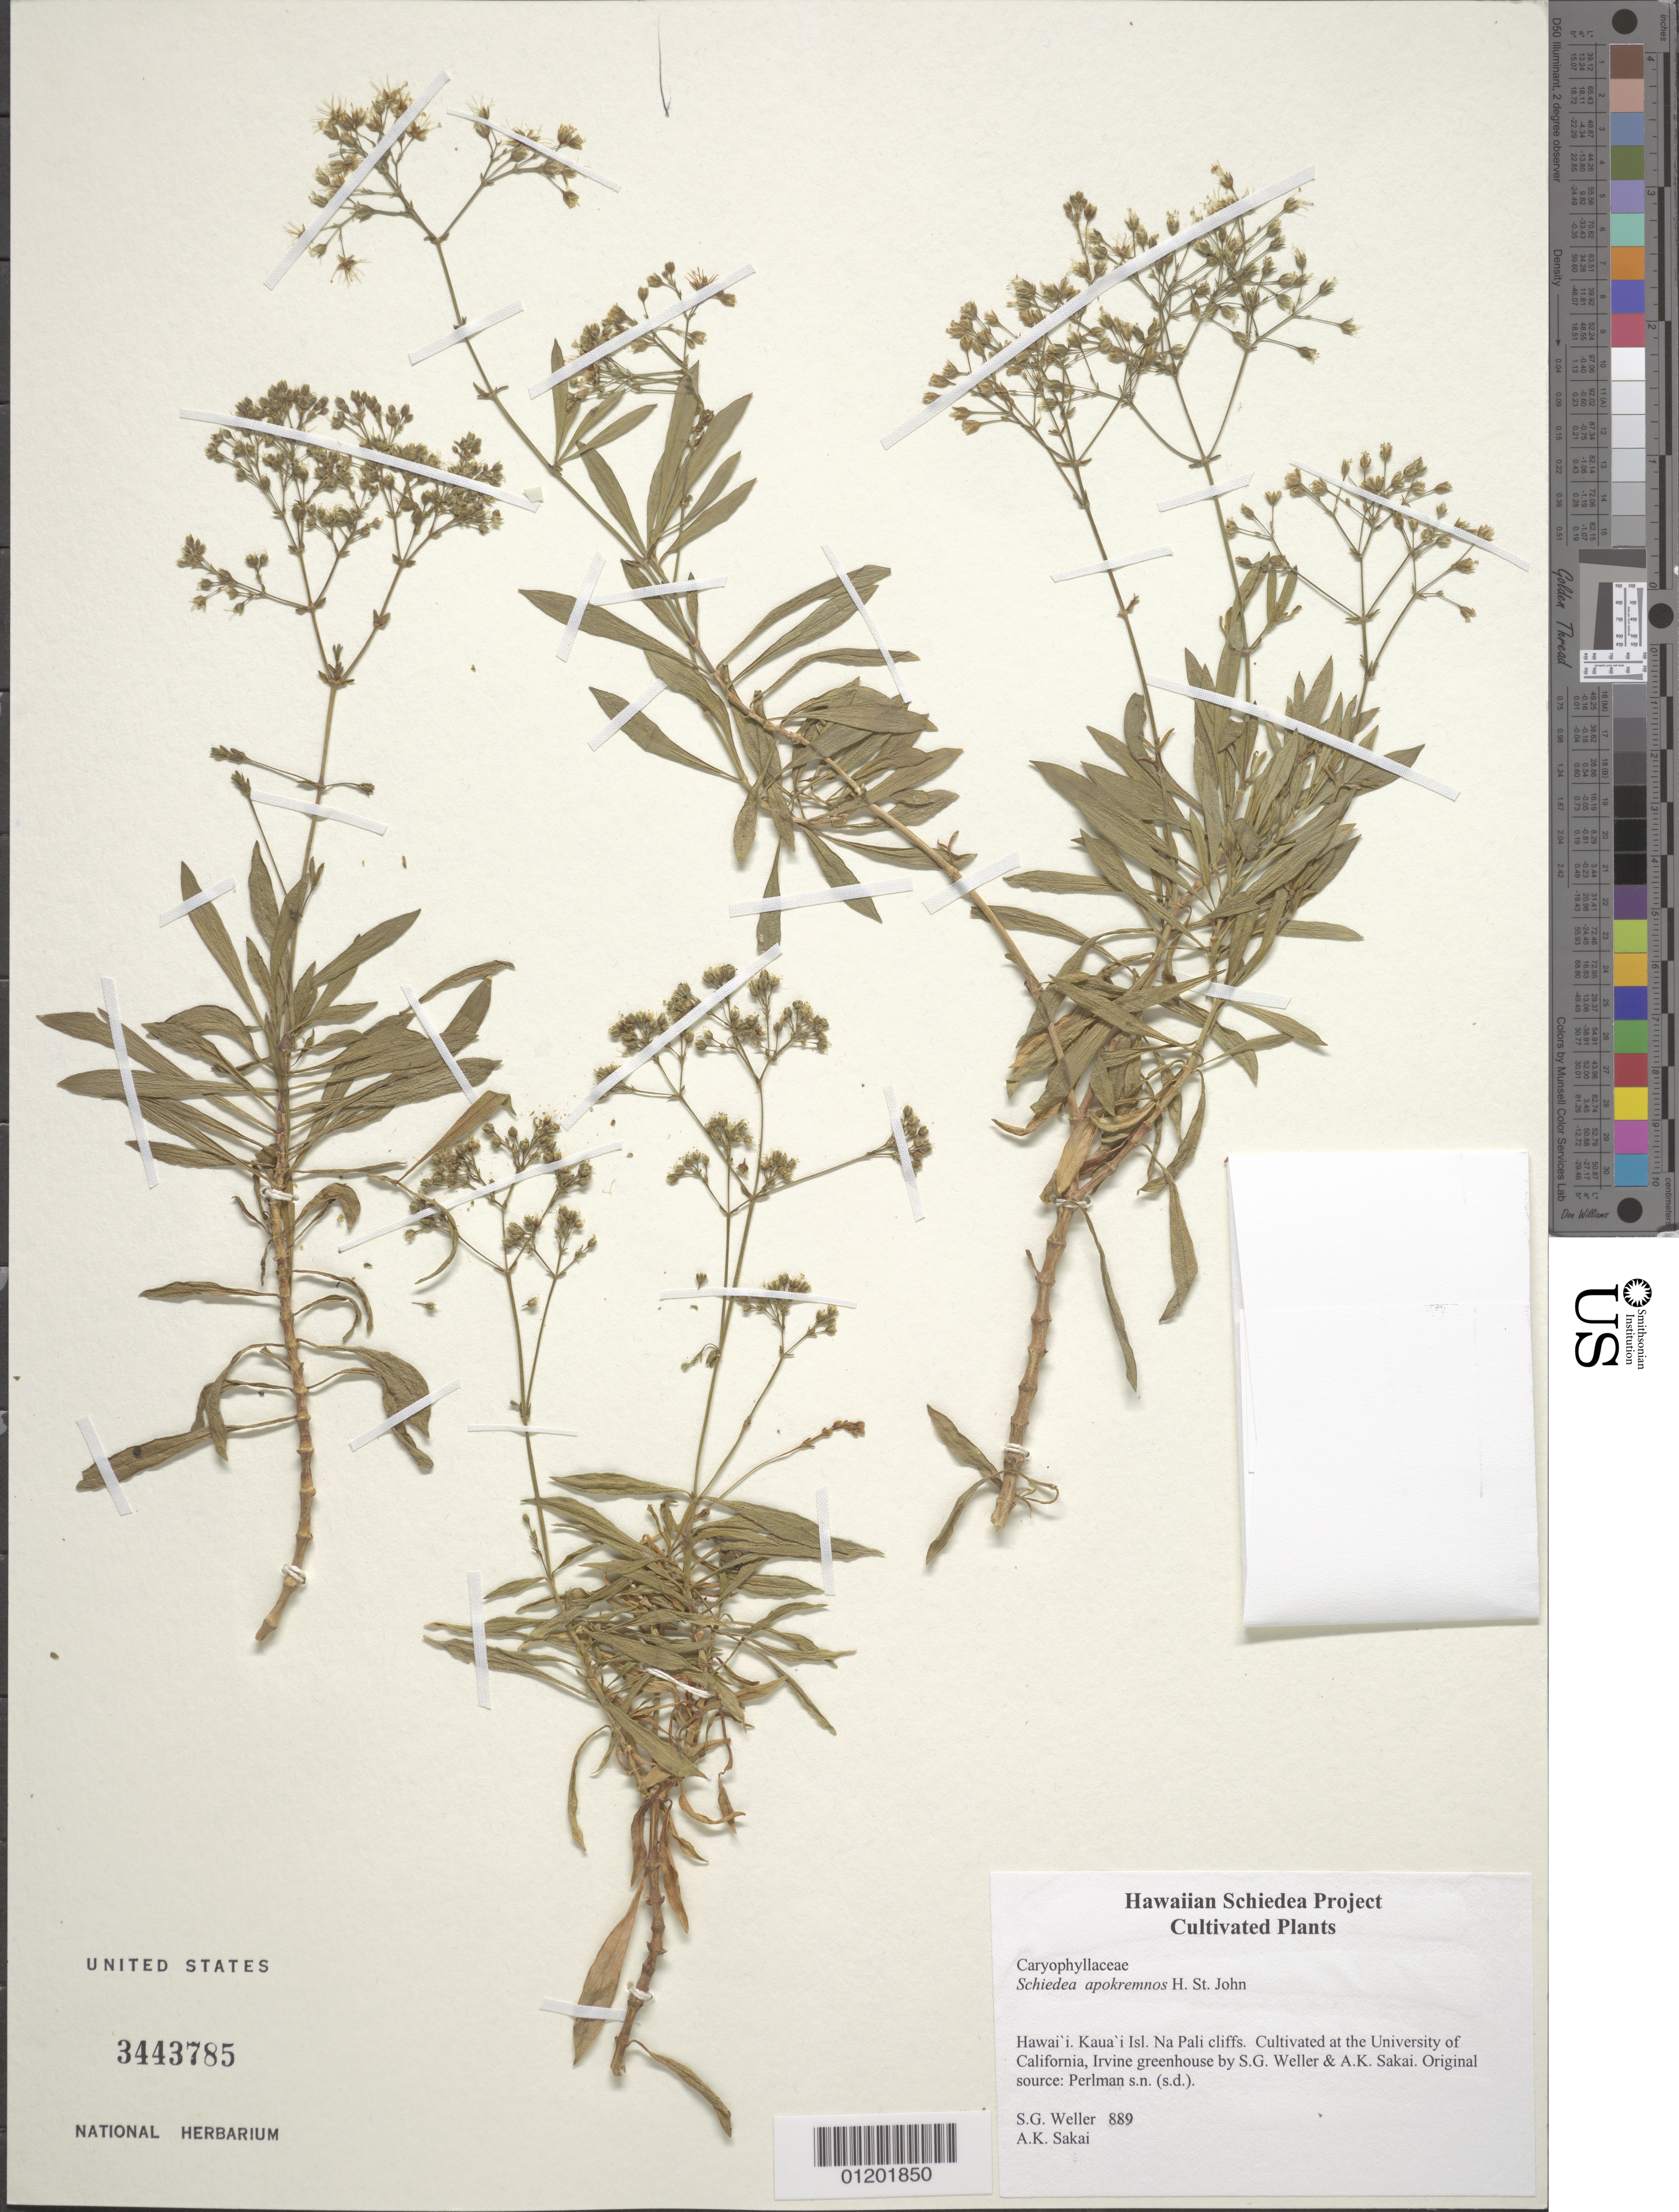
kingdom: Plantae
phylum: Tracheophyta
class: Magnoliopsida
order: Caryophyllales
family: Caryophyllaceae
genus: Schiedea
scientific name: Schiedea apokremnos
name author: H. St. John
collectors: S. G. Weller & A. Sakai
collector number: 889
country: United States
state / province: California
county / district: Orange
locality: University of California, Irvine greenhouse.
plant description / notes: Cultivated at the University of California, Irvine greenhouse by S.G. Weller & A.K. Sakai. Original source: from seeds collected by S. Perlman, s.n. (s.d).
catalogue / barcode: US 3443785